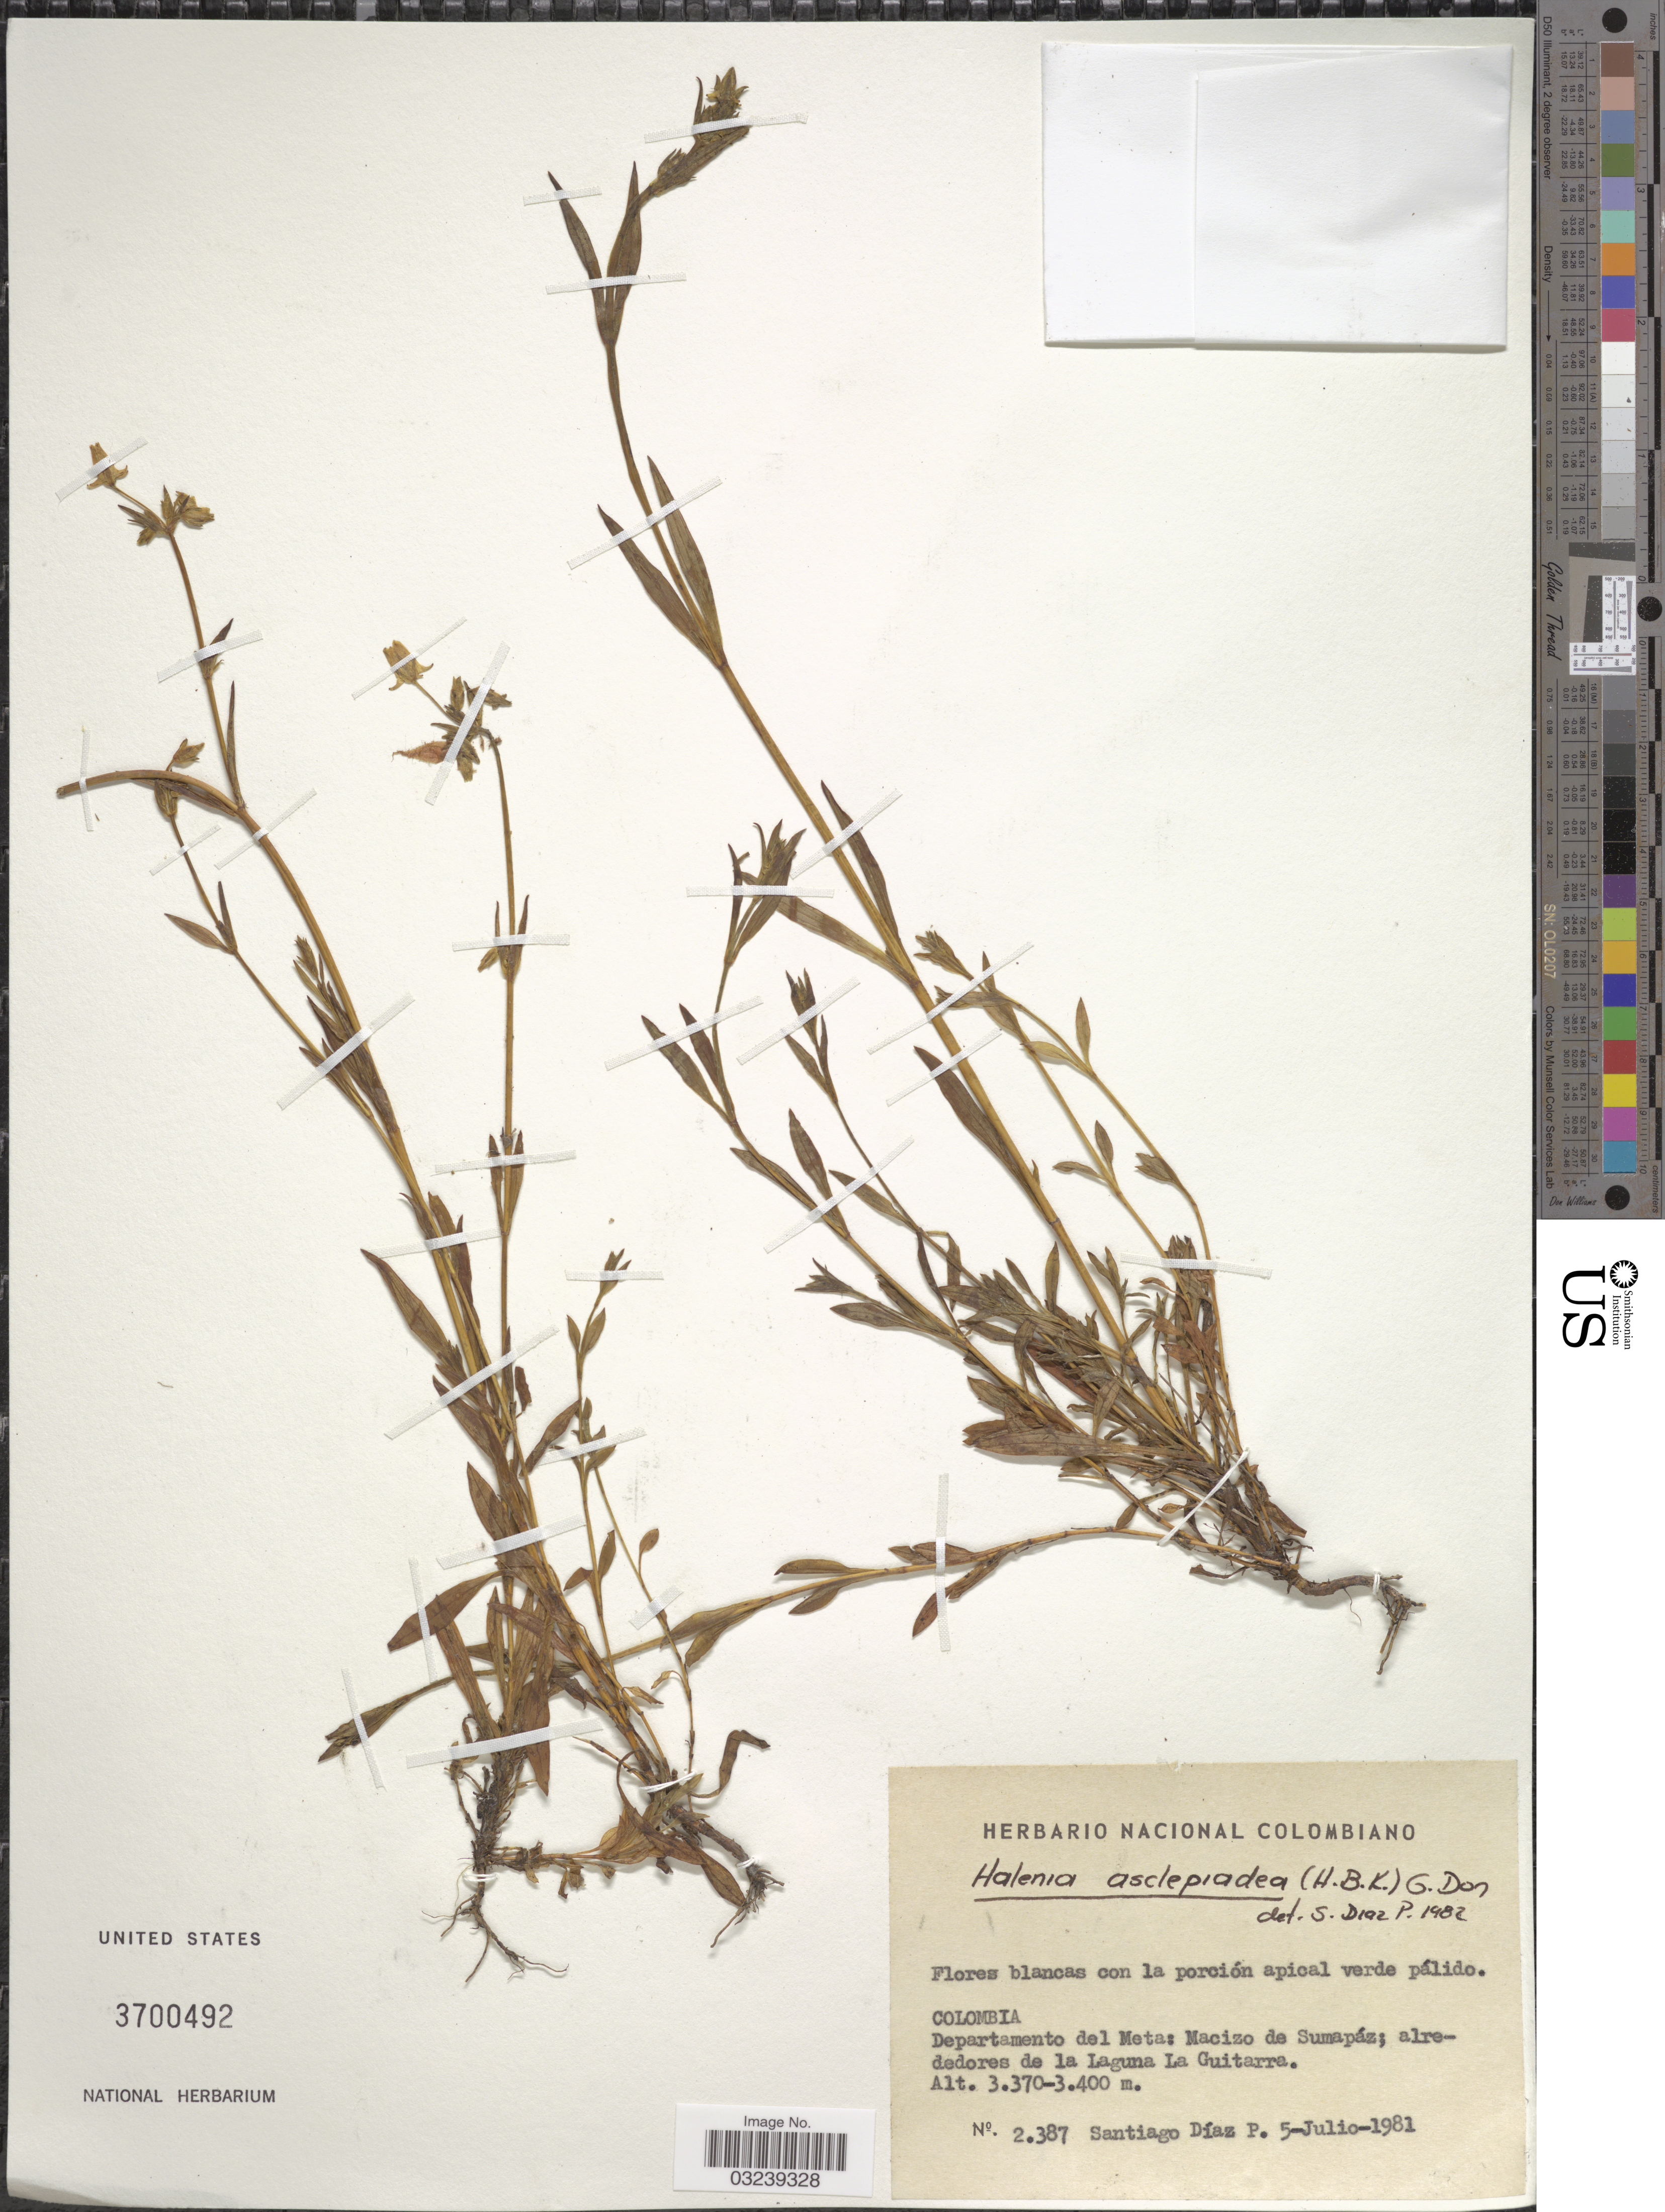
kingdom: Plantae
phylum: Tracheophyta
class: Magnoliopsida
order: Gentianales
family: Gentianaceae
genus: Halenia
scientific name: Halenia asclepiadea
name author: (Kunth) G. Don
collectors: S. Diaz Piedrahita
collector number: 2387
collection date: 1981-07-05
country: Colombia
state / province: Meta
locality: Departamento del Meta: Macizo de Sumapáz; alrededores de la Laguna La Guitarra.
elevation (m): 3370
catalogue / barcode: US 3700492